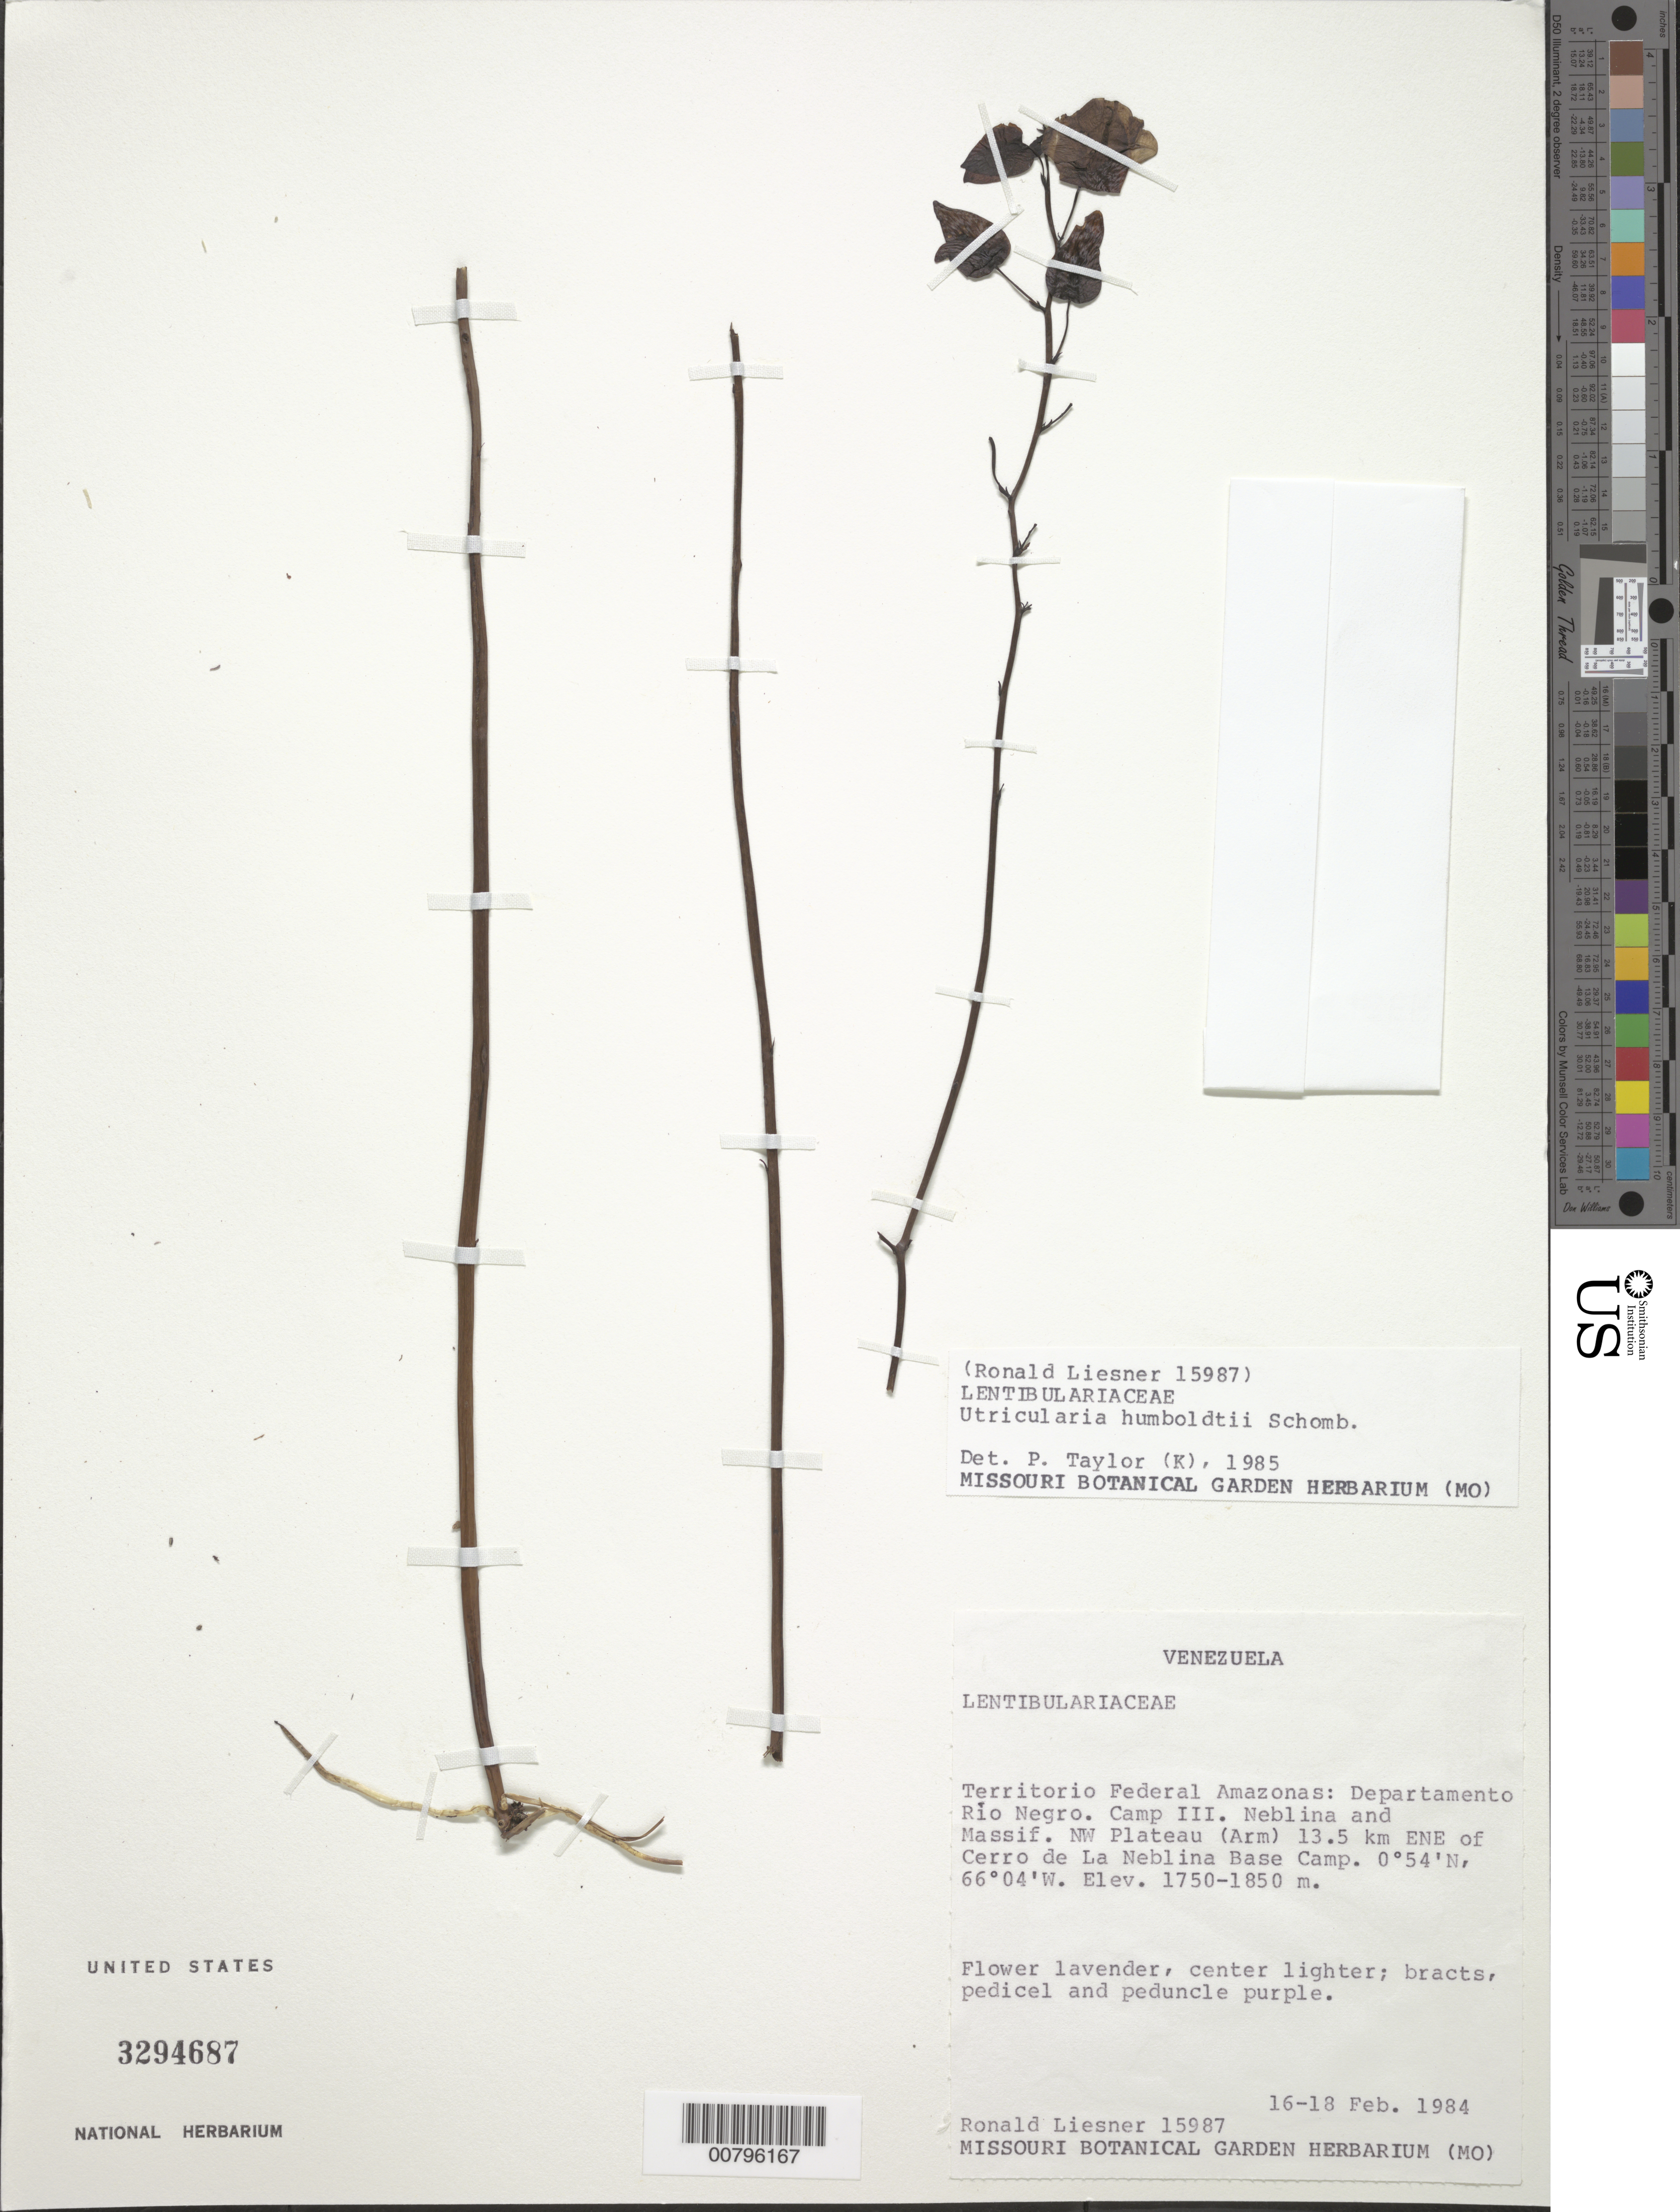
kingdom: Plantae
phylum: Tracheophyta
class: Magnoliopsida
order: Lamiales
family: Lentibulariaceae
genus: Utricularia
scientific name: Utricularia humboldtii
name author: R.H. Schomb.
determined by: Taylor, P.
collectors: R. L. Liesner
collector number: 15987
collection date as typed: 16-Feb-84 to 18-Feb-84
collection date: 1984-02-16/1984-02-18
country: Venezuela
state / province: Amazonas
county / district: Río Negro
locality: Cerro de La Neblina Base Camp, Camp III, Neblina & Massif, NW Plateau, 13.5 km ENE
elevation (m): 1750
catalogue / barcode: US 3294687